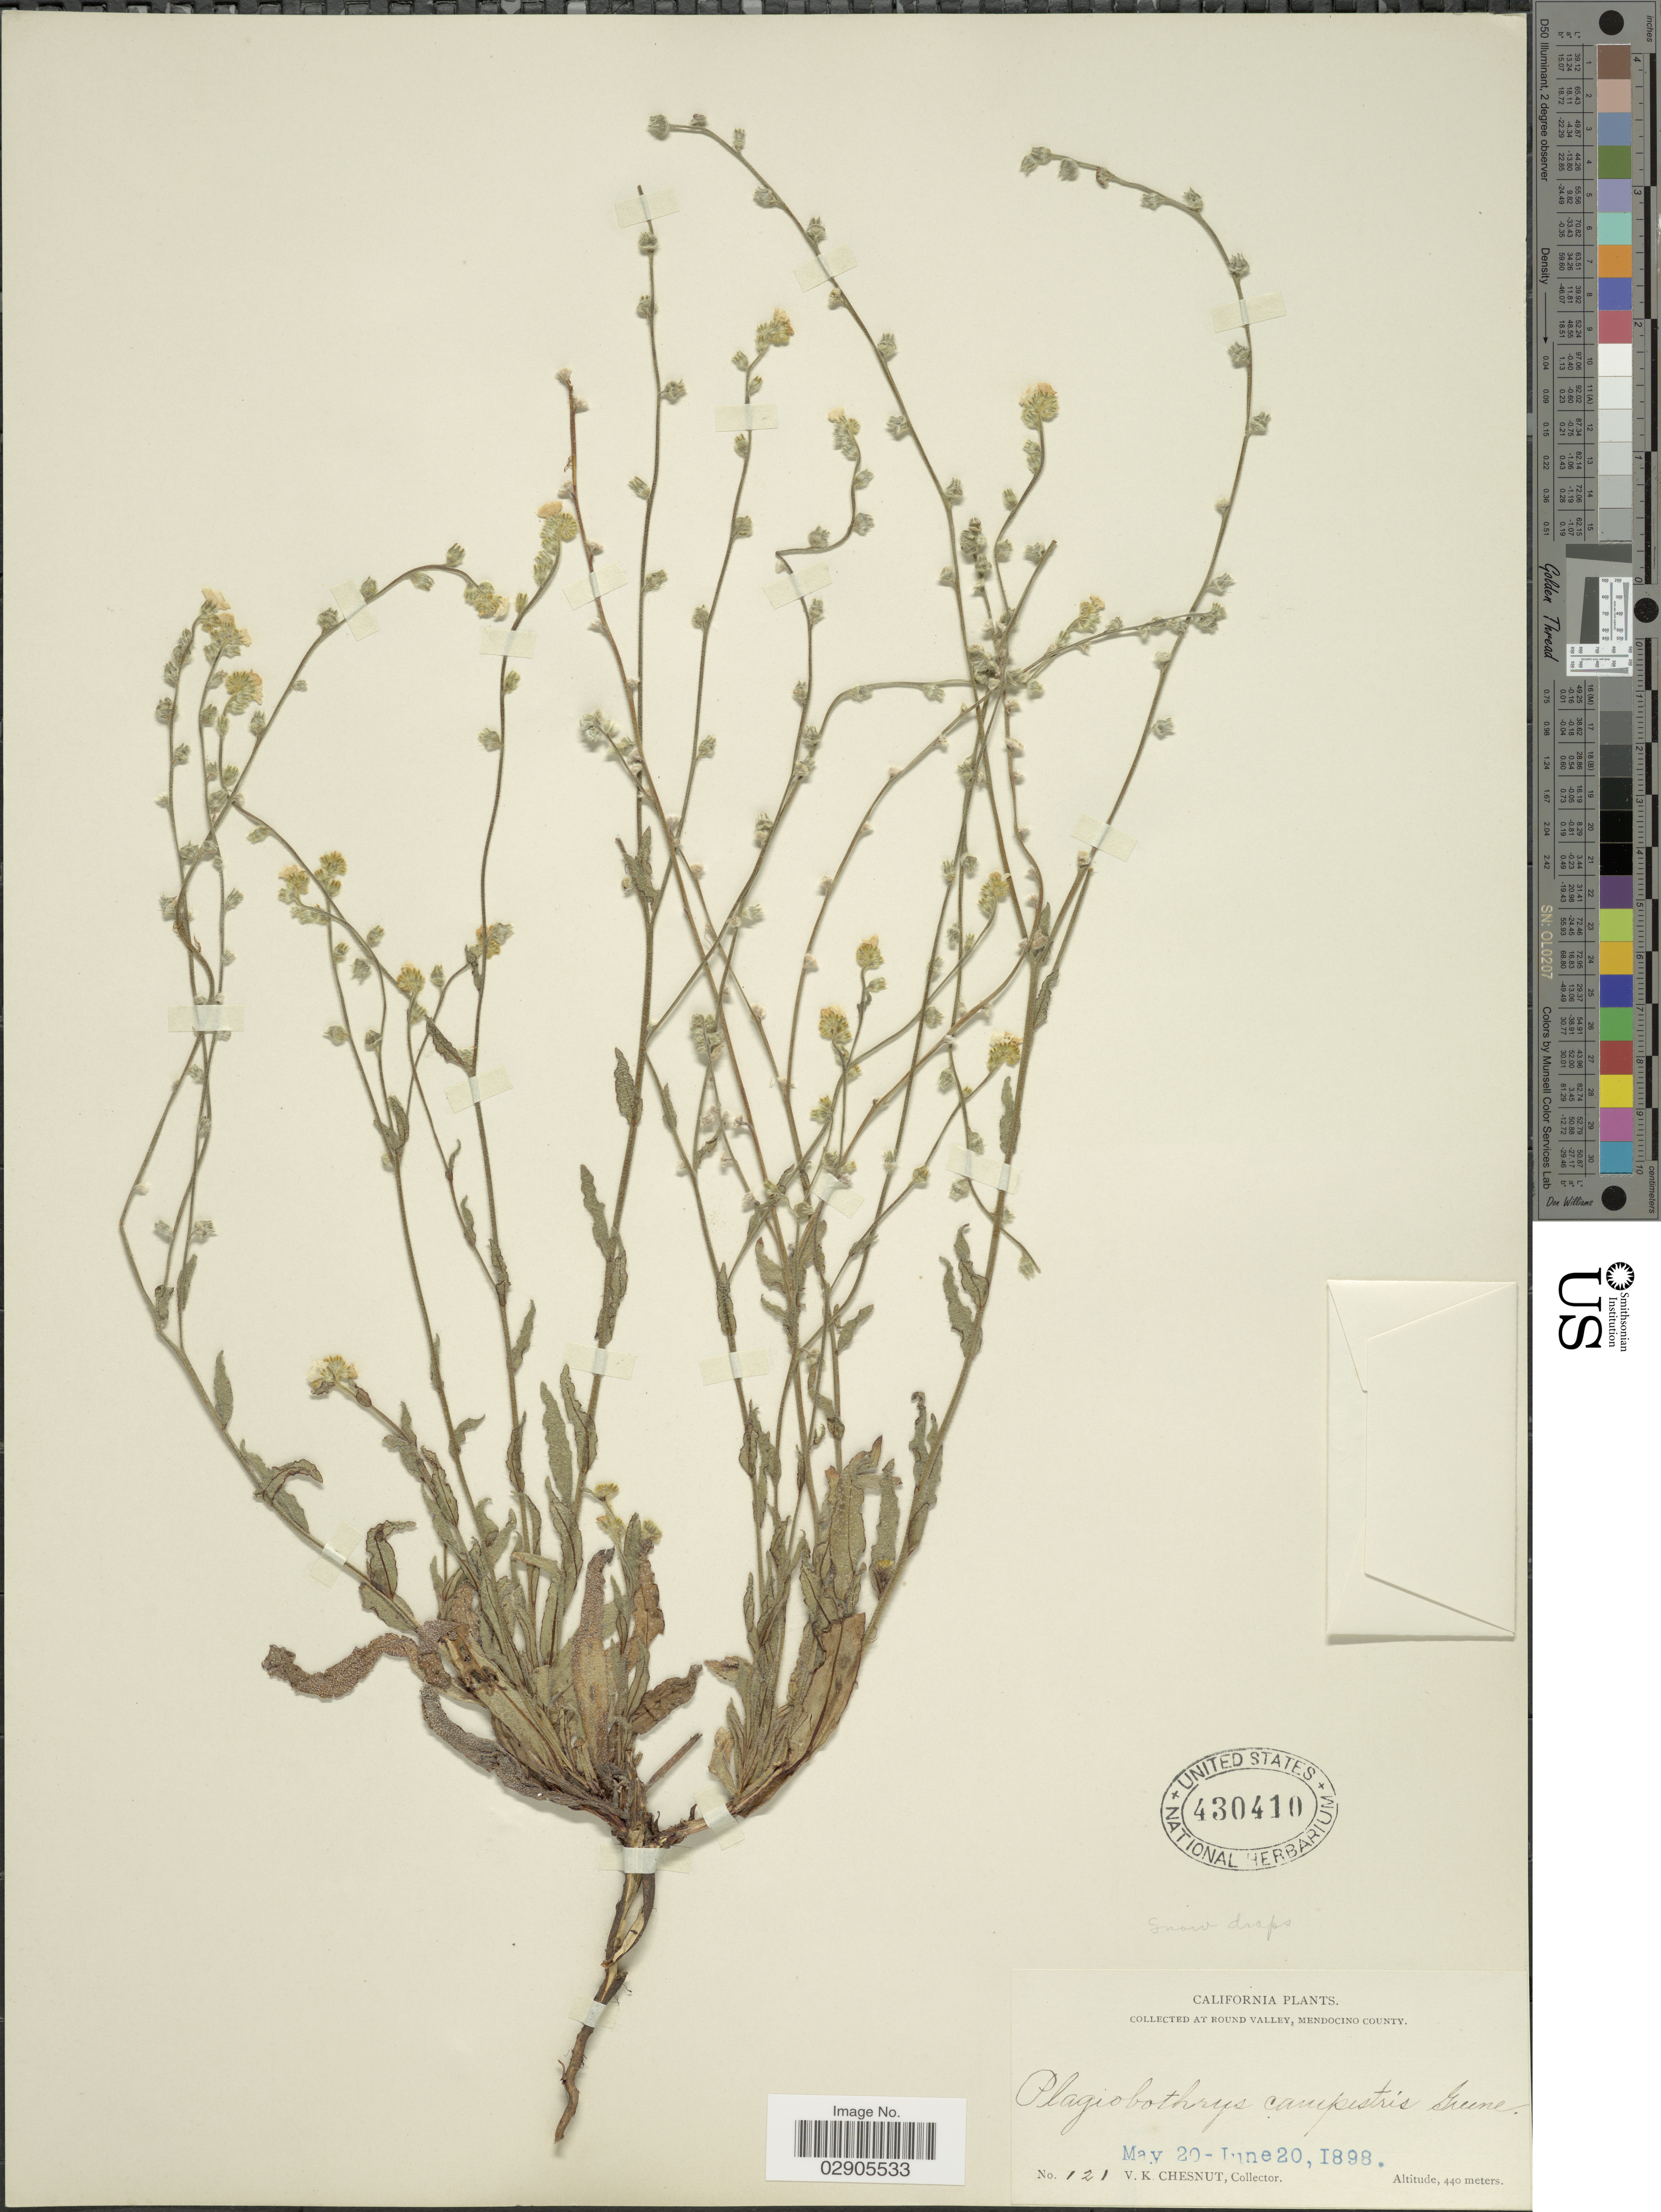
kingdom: Plantae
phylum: Tracheophyta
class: Magnoliopsida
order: Boraginales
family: Boraginaceae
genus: Plagiobothrys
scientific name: Plagiobothrys campestris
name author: Greene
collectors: V. Chesnut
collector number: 121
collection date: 1898-05-20/1898-06-20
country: United States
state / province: California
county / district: Mendocino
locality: Round Valley, Mendocino County.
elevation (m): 440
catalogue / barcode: US 430410